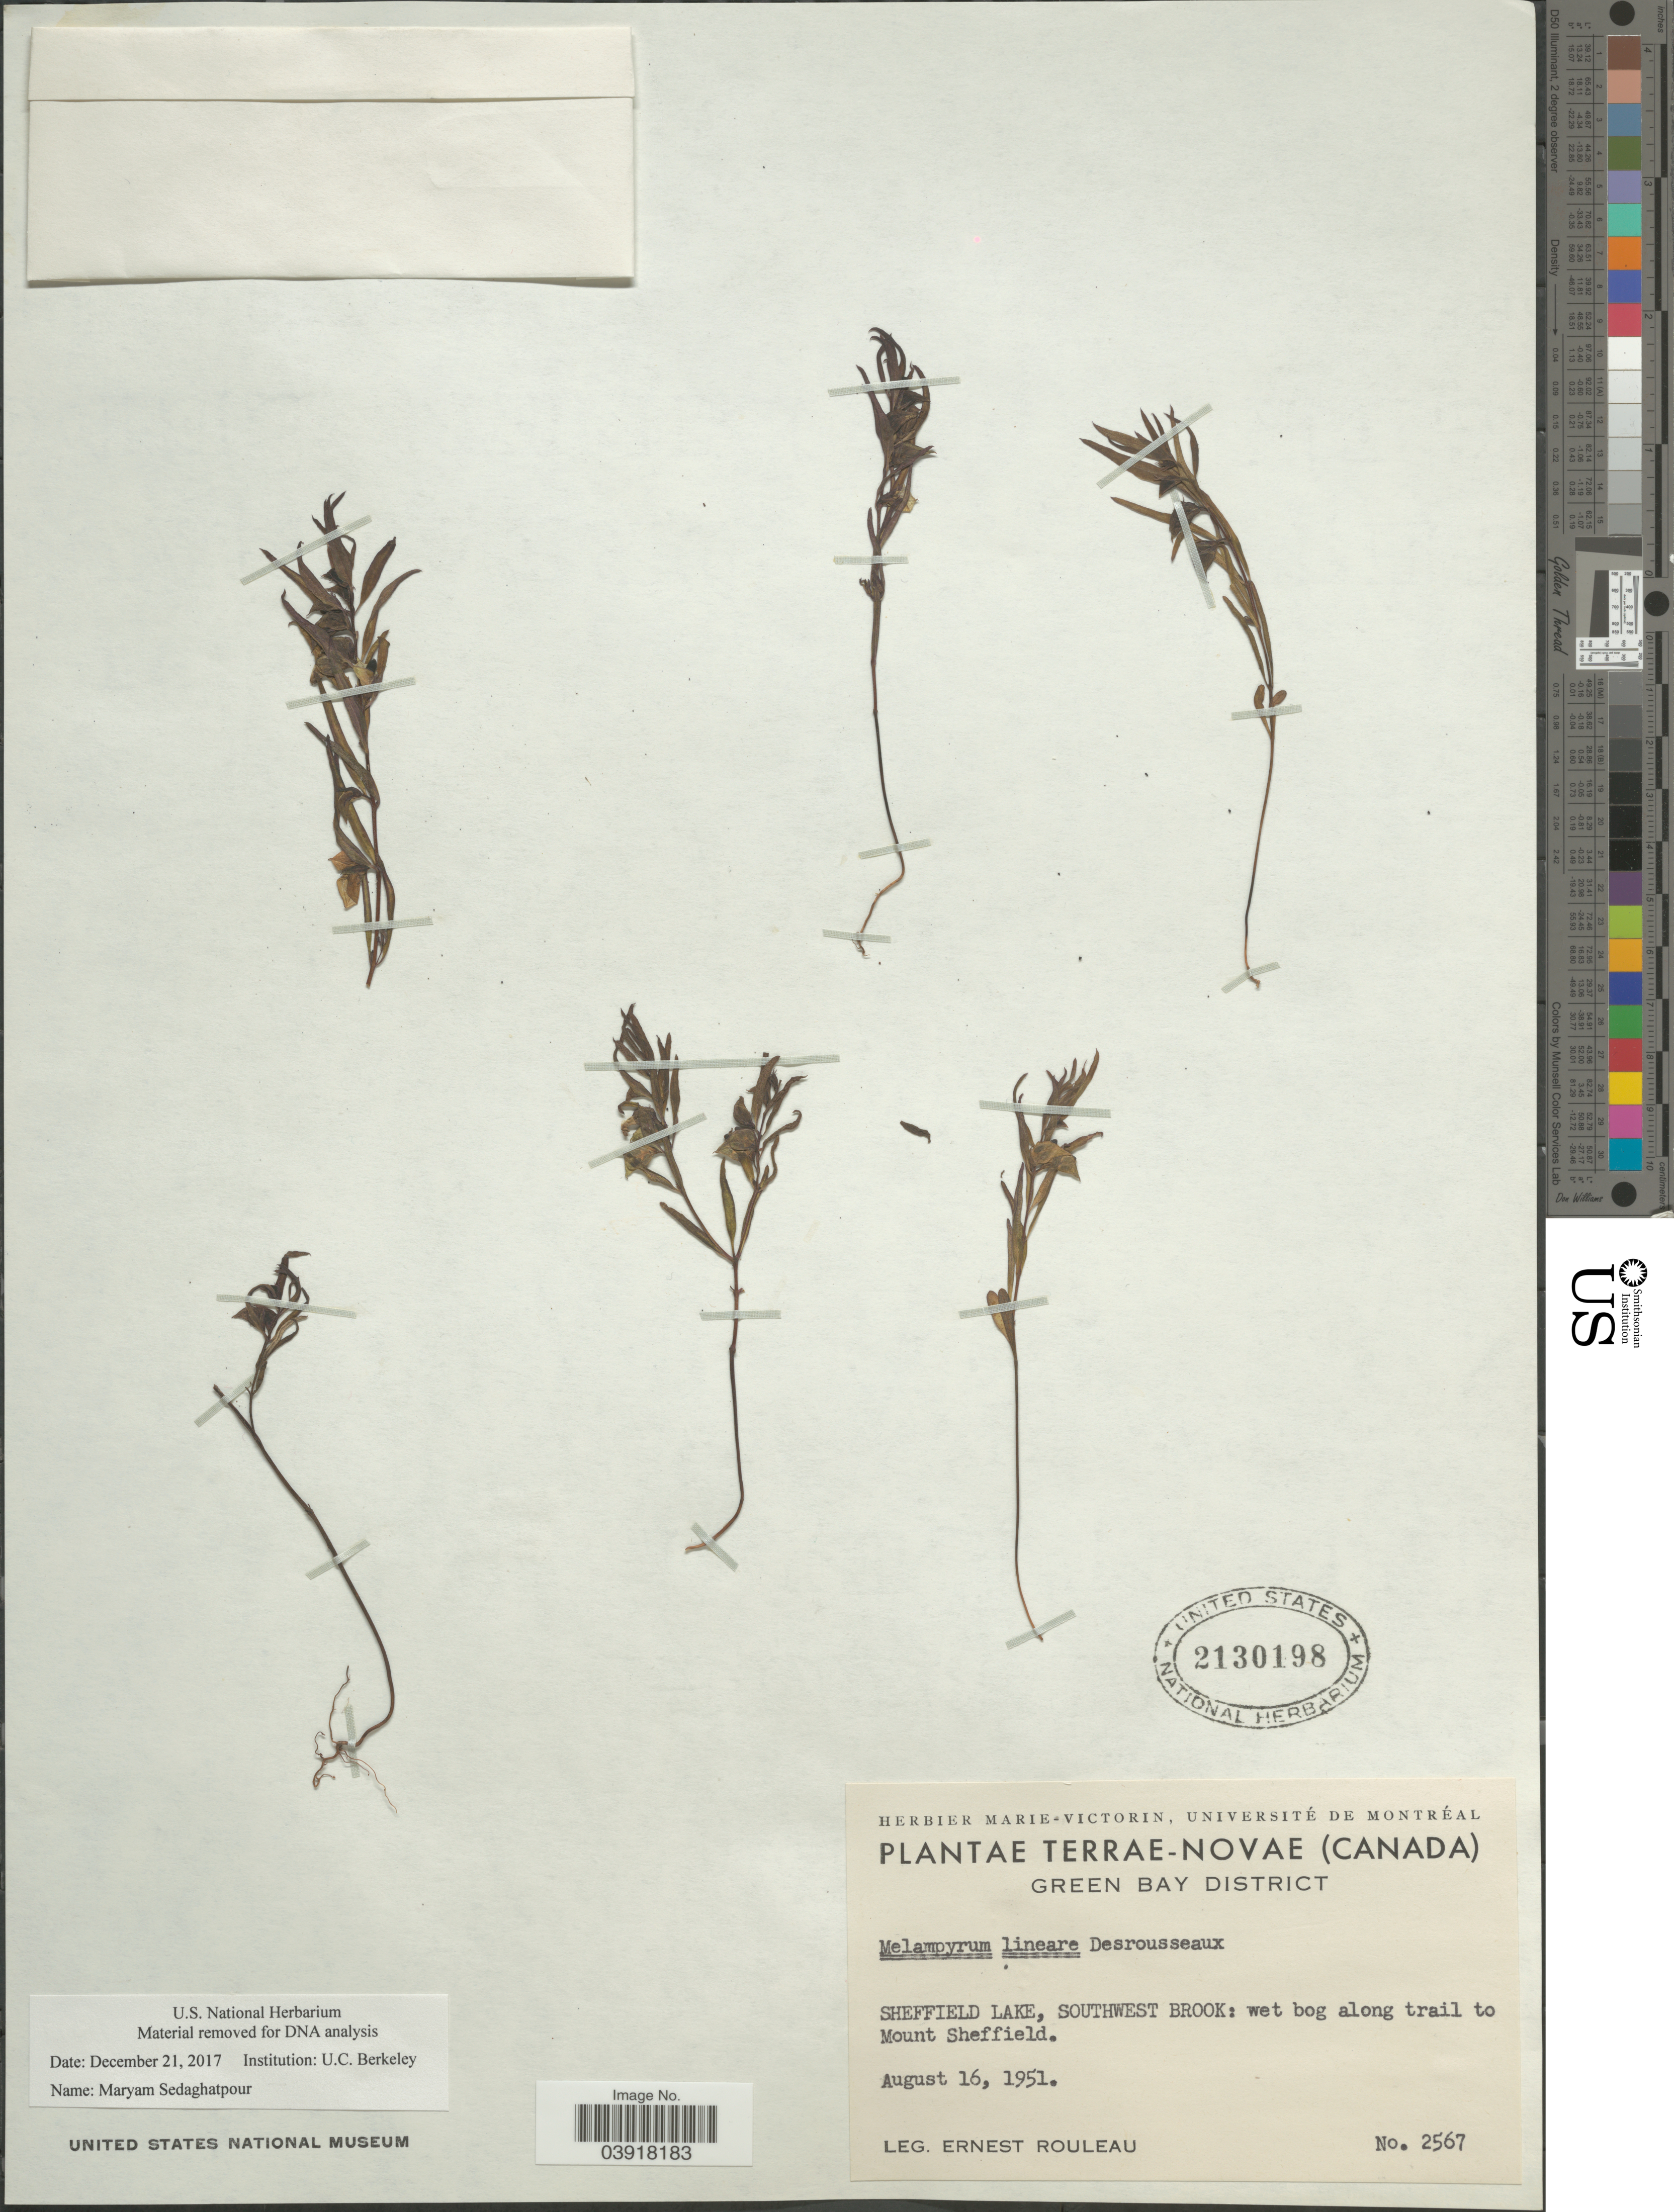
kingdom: Plantae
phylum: Tracheophyta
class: Magnoliopsida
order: Lamiales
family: Orobanchaceae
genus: Melampyrum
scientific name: Melampyrum lineare var. pectinatum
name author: (Pennell) Fernald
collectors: E. Rouleau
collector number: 2567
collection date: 1951-08-16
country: Canada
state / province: Newfoundland and Labrador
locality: Terrae-Novae. Green Bay District. Sheffield Lake, southwest brook: wet bog along trail to Mount Sheffield.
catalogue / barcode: US 2130198